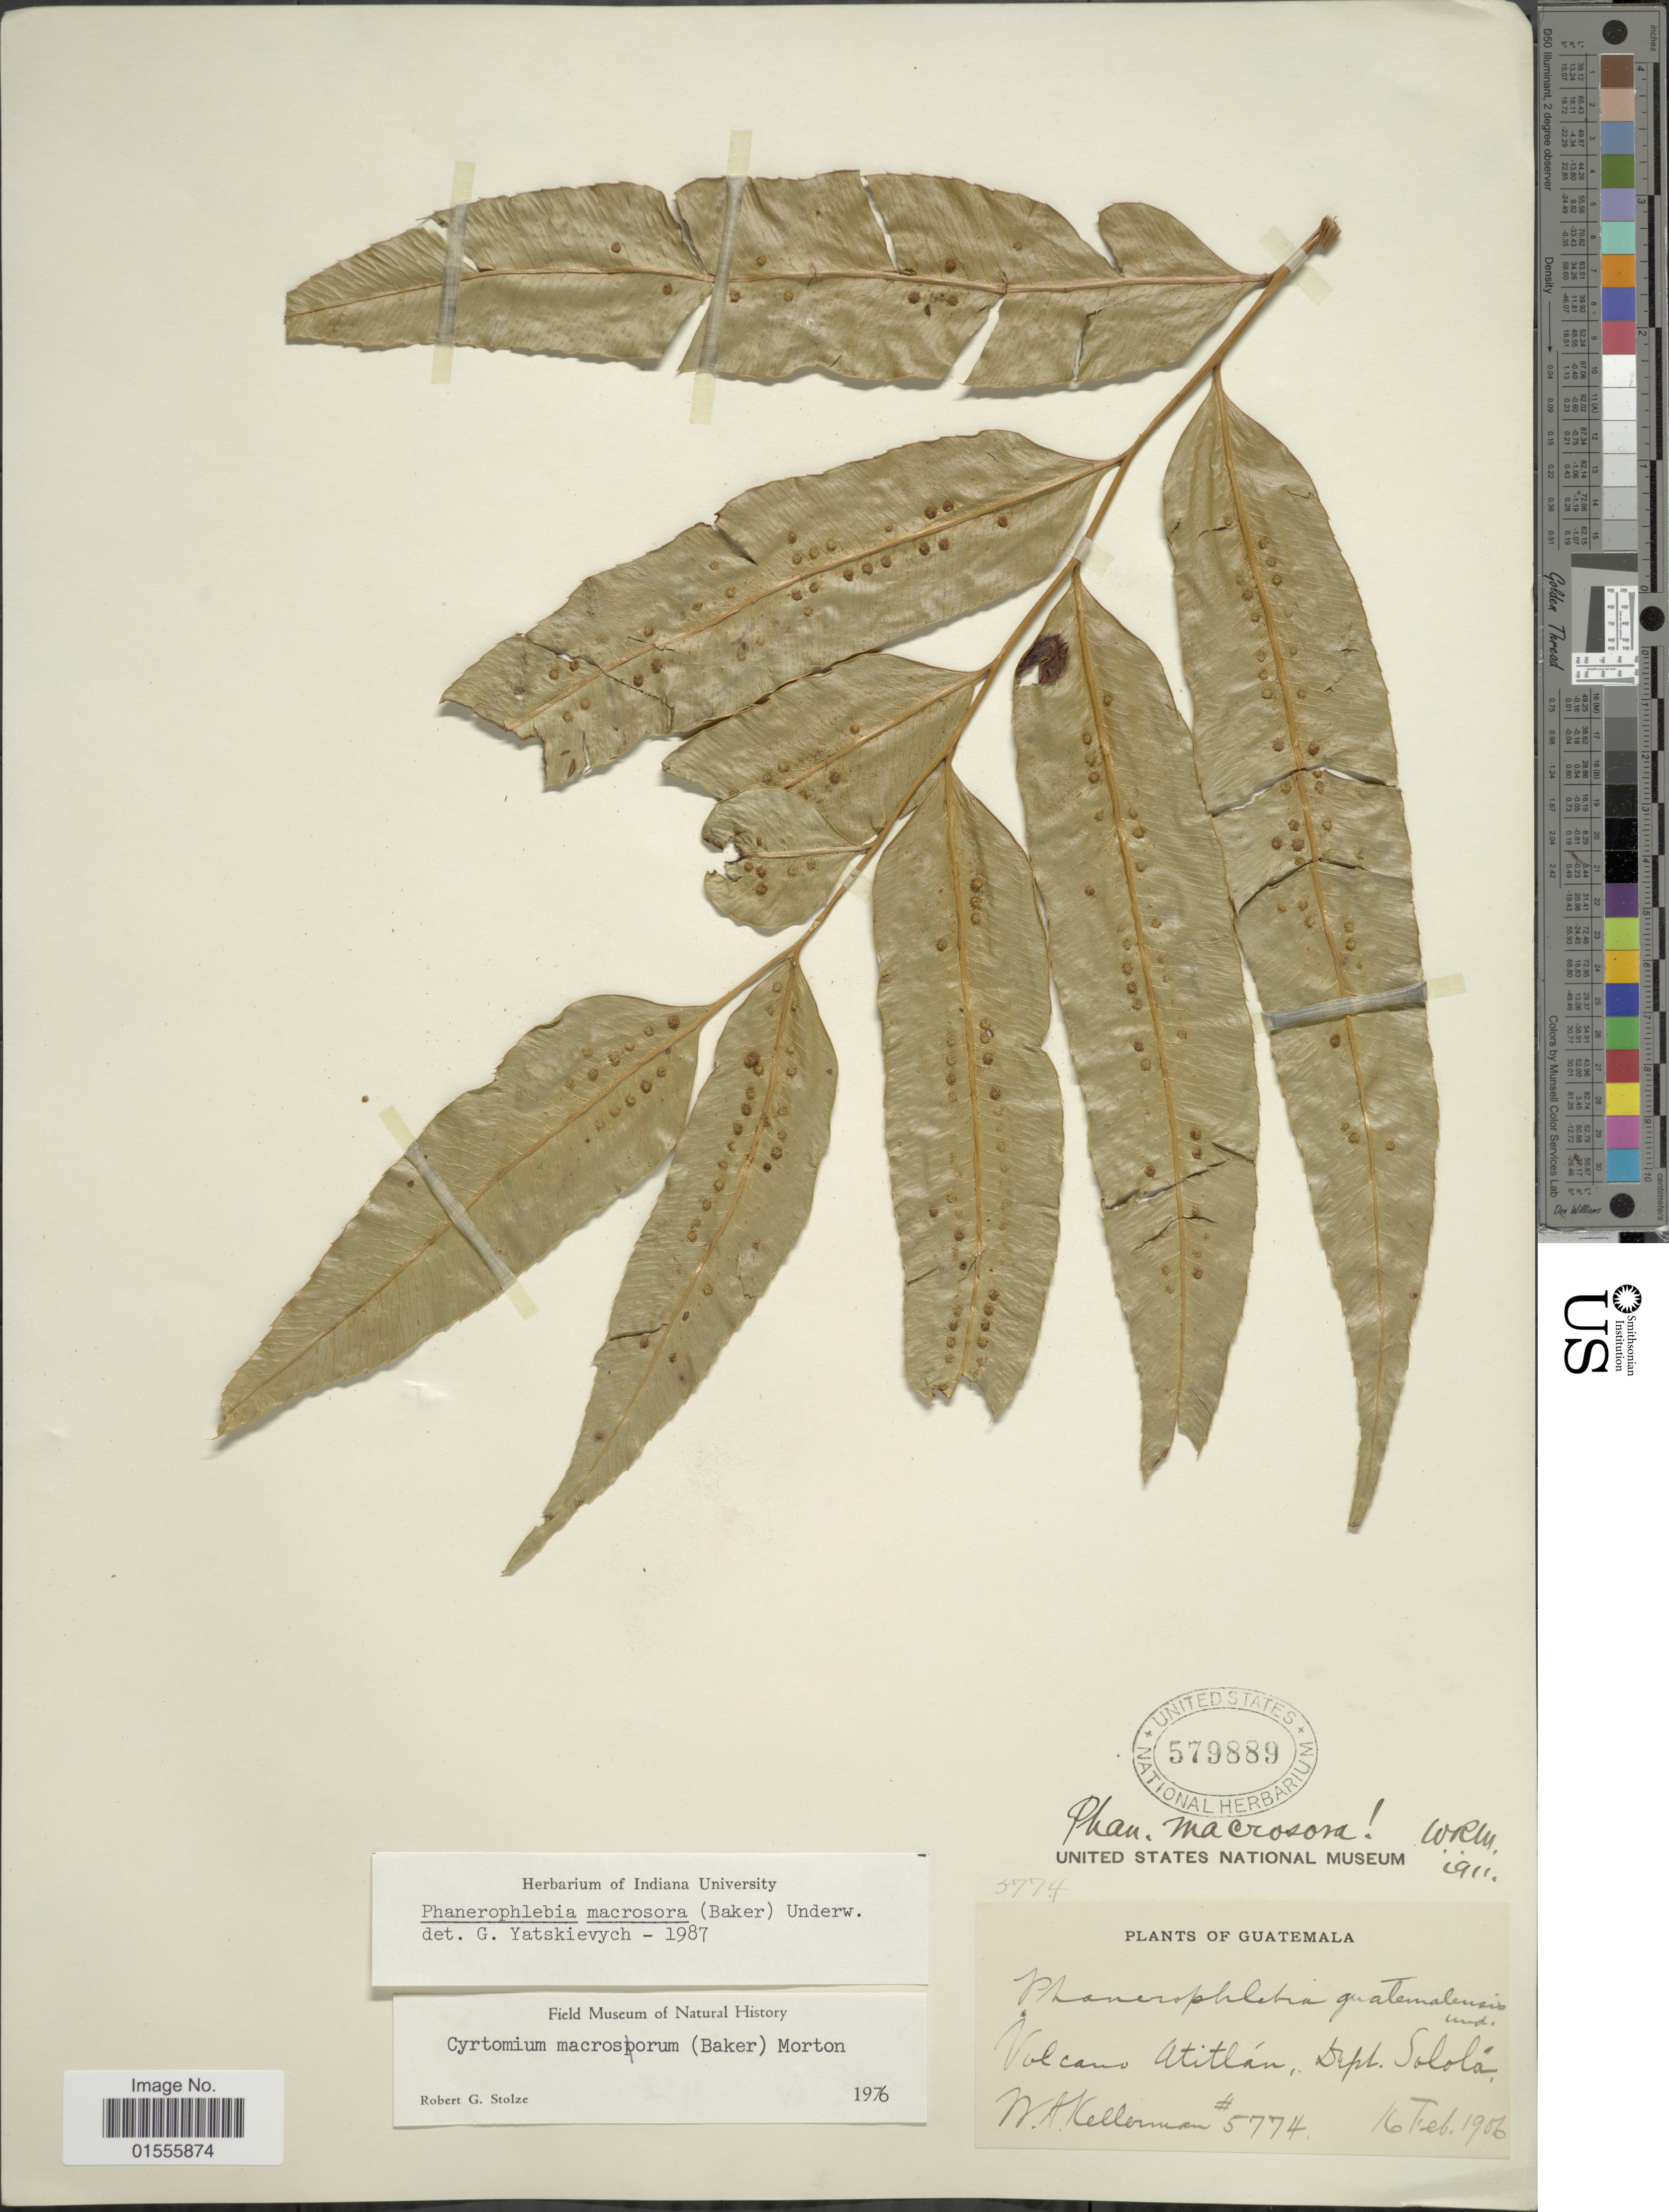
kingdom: Plantae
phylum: Tracheophyta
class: Polypodiopsida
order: Polypodiales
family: Dryopteridaceae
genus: Phanerophlebia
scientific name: Phanerophlebia macrosora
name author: (Baker) Underw.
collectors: W. Kellerman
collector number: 5774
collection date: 1906-02-16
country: Guatemala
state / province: Sololá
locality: Volcan Atitlán, Dept. Sololá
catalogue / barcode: US 579889